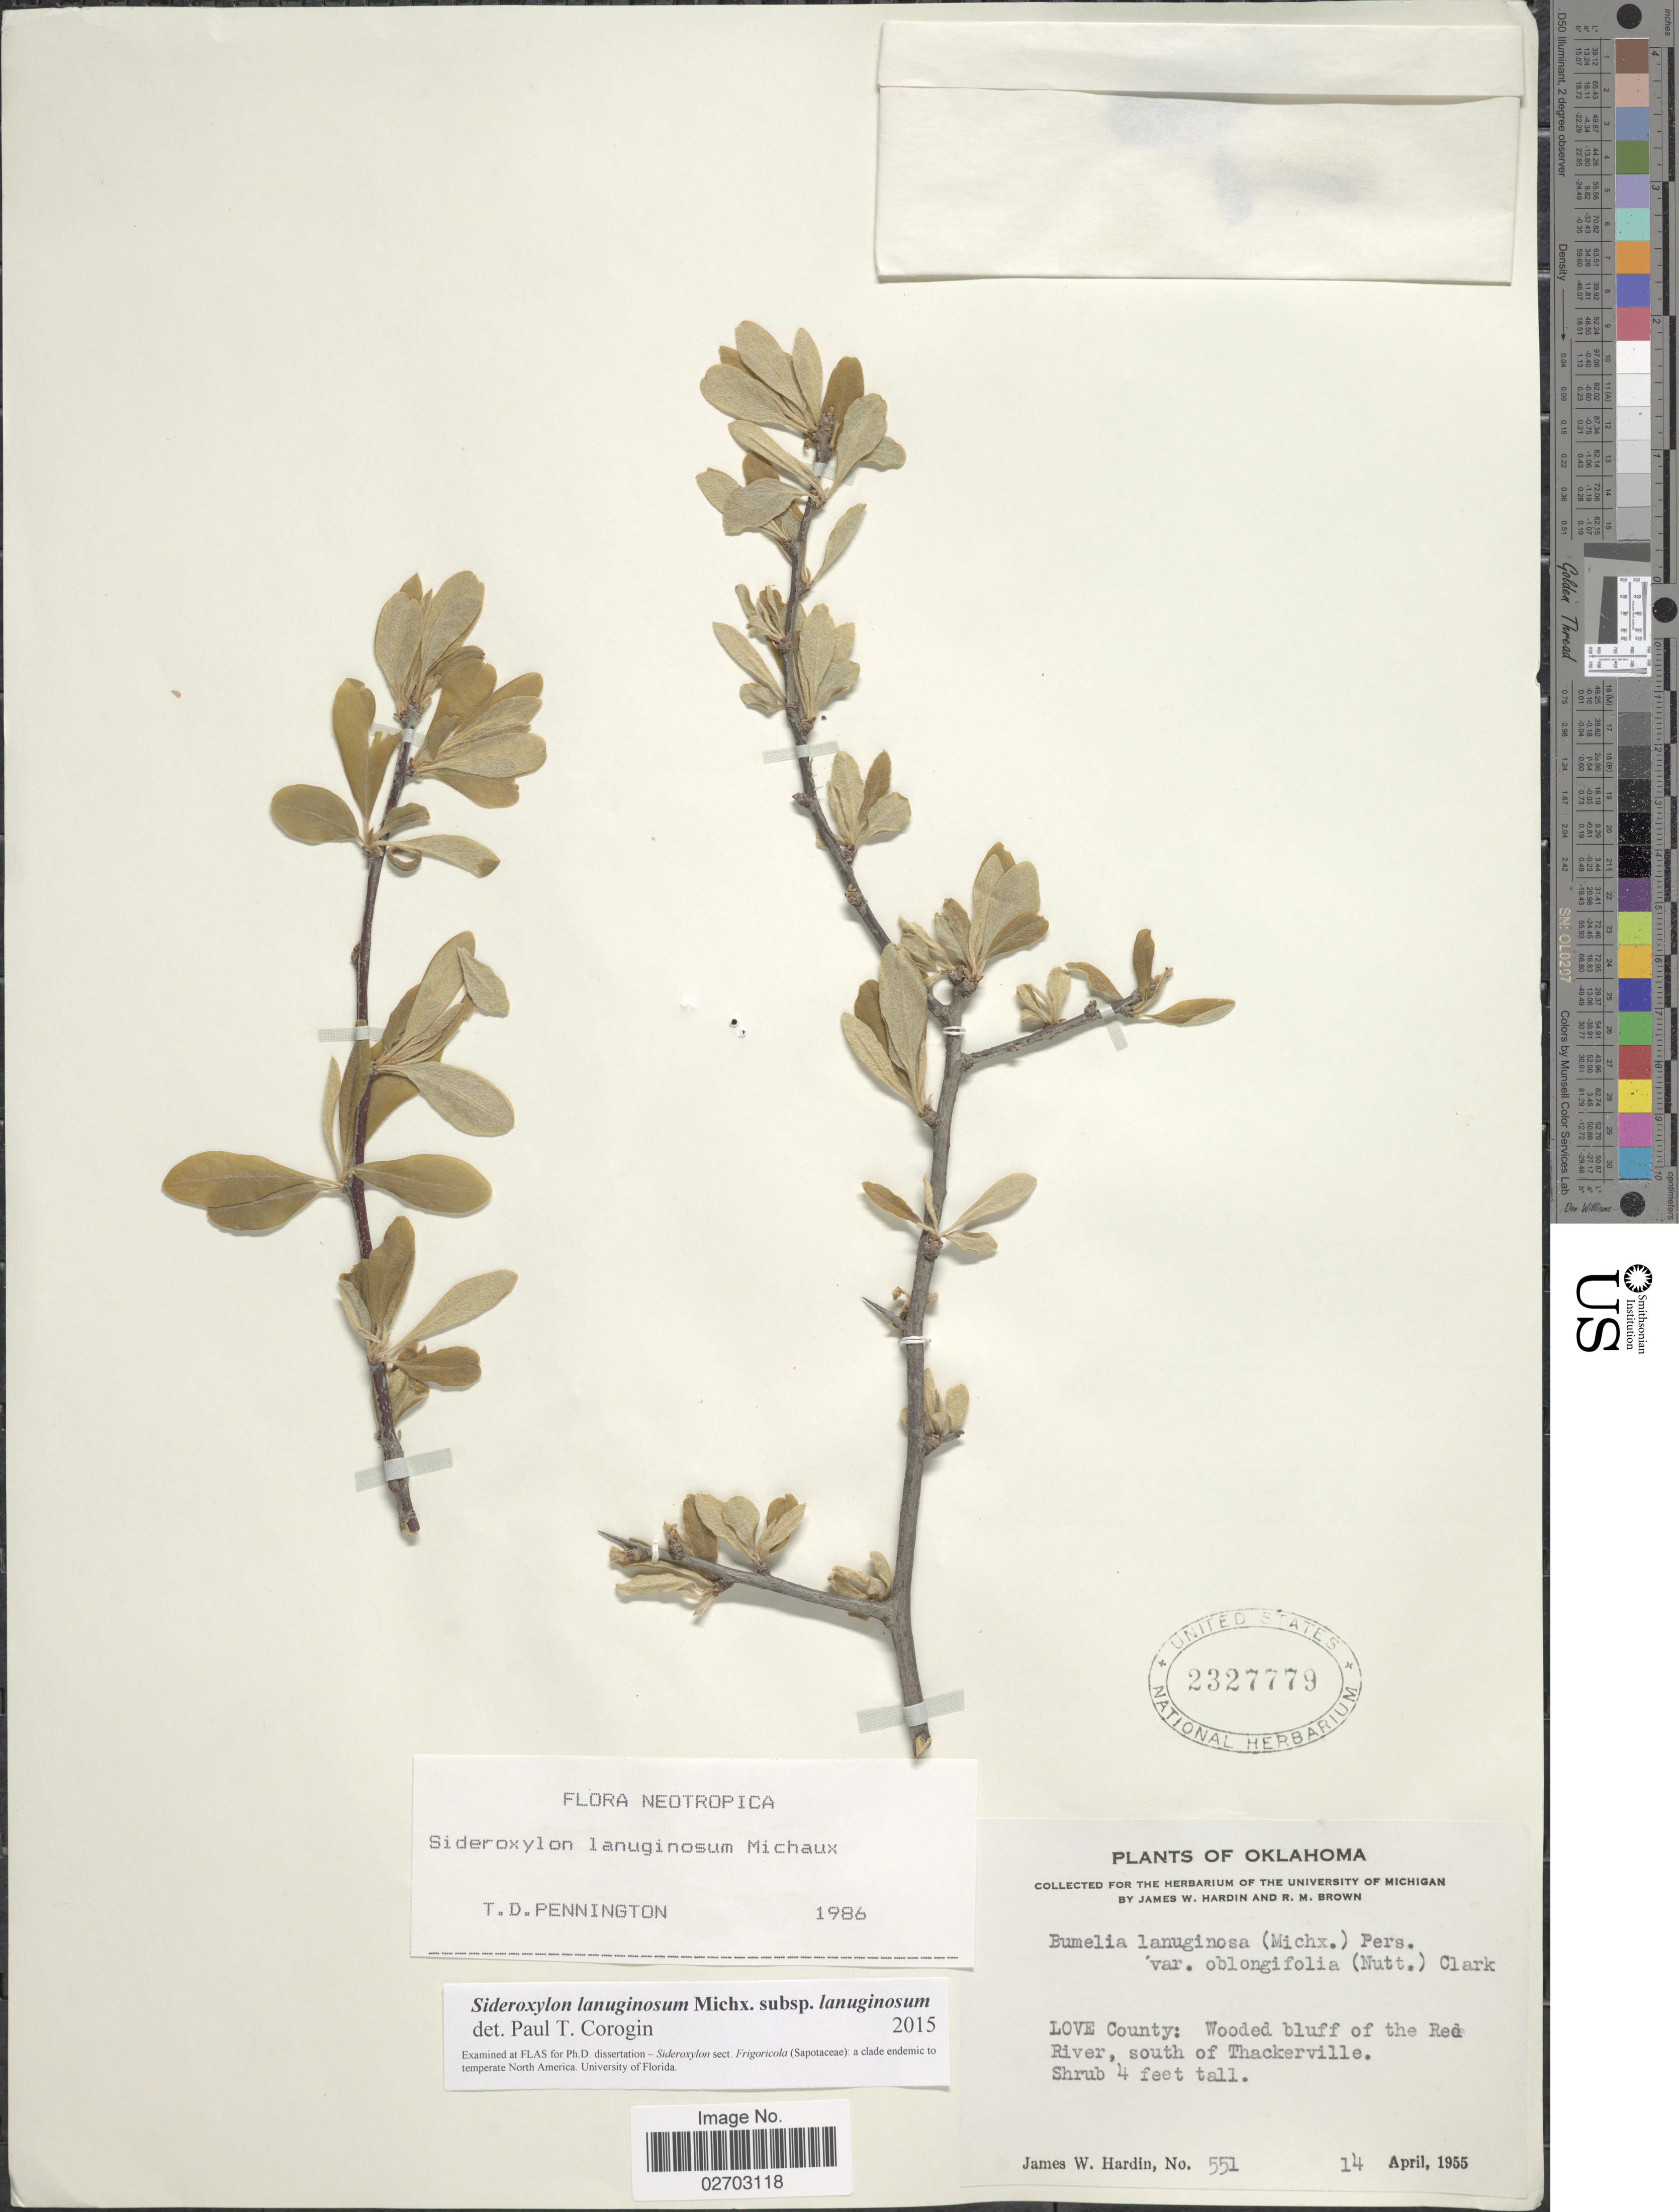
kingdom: Plantae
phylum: Tracheophyta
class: Magnoliopsida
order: Ericales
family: Sapotaceae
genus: Sideroxylon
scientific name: Sideroxylon lanuginosum subsp. lanuginosum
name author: Michx.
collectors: J. Hardin & R. M. Brown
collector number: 551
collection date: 1955-04-14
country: United States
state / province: Oklahoma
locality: Love County: wooded bluff of the Red River, south of Thackerville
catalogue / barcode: US 2327779